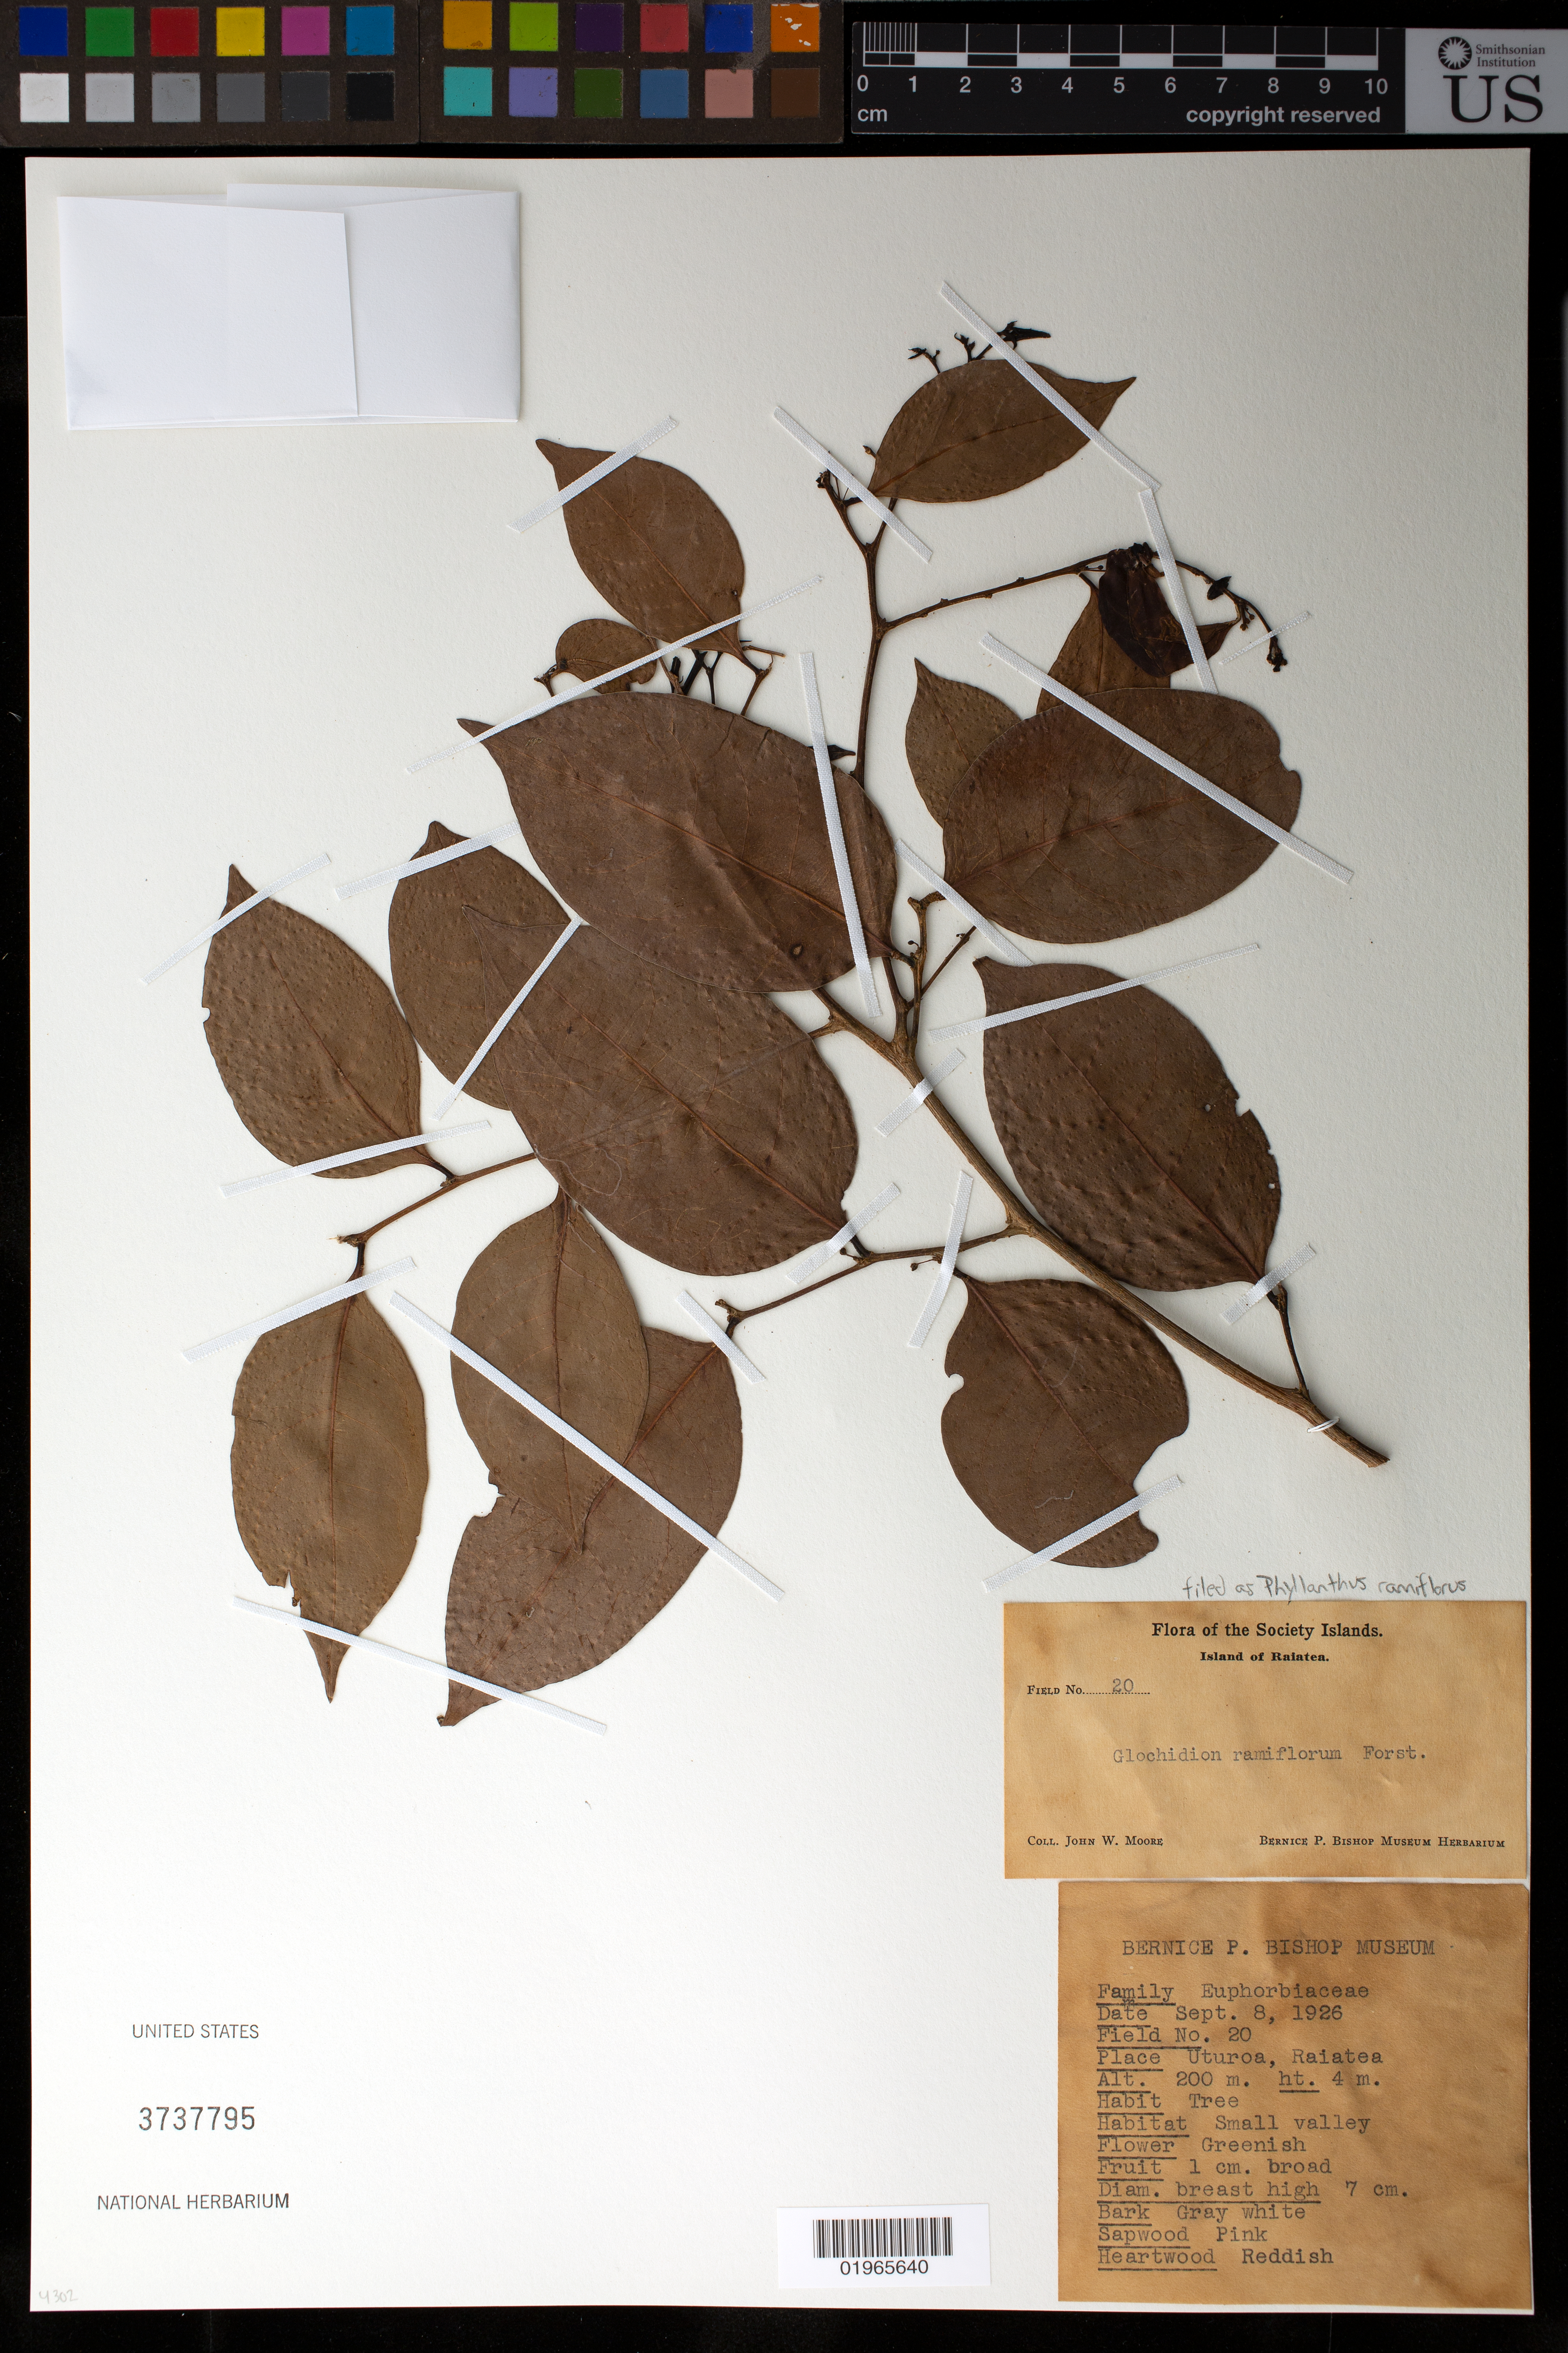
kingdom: Plantae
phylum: Tracheophyta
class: Magnoliopsida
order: Malpighiales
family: Phyllanthaceae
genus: Glochidion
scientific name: Glochidion ramiflorum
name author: J.R. Forst. & G. Forst.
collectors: J. Moore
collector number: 20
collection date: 1926-09-08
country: French Polynesia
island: Raiatea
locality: Uturoa, Raiatea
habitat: Small valley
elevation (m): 200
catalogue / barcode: US 3737795